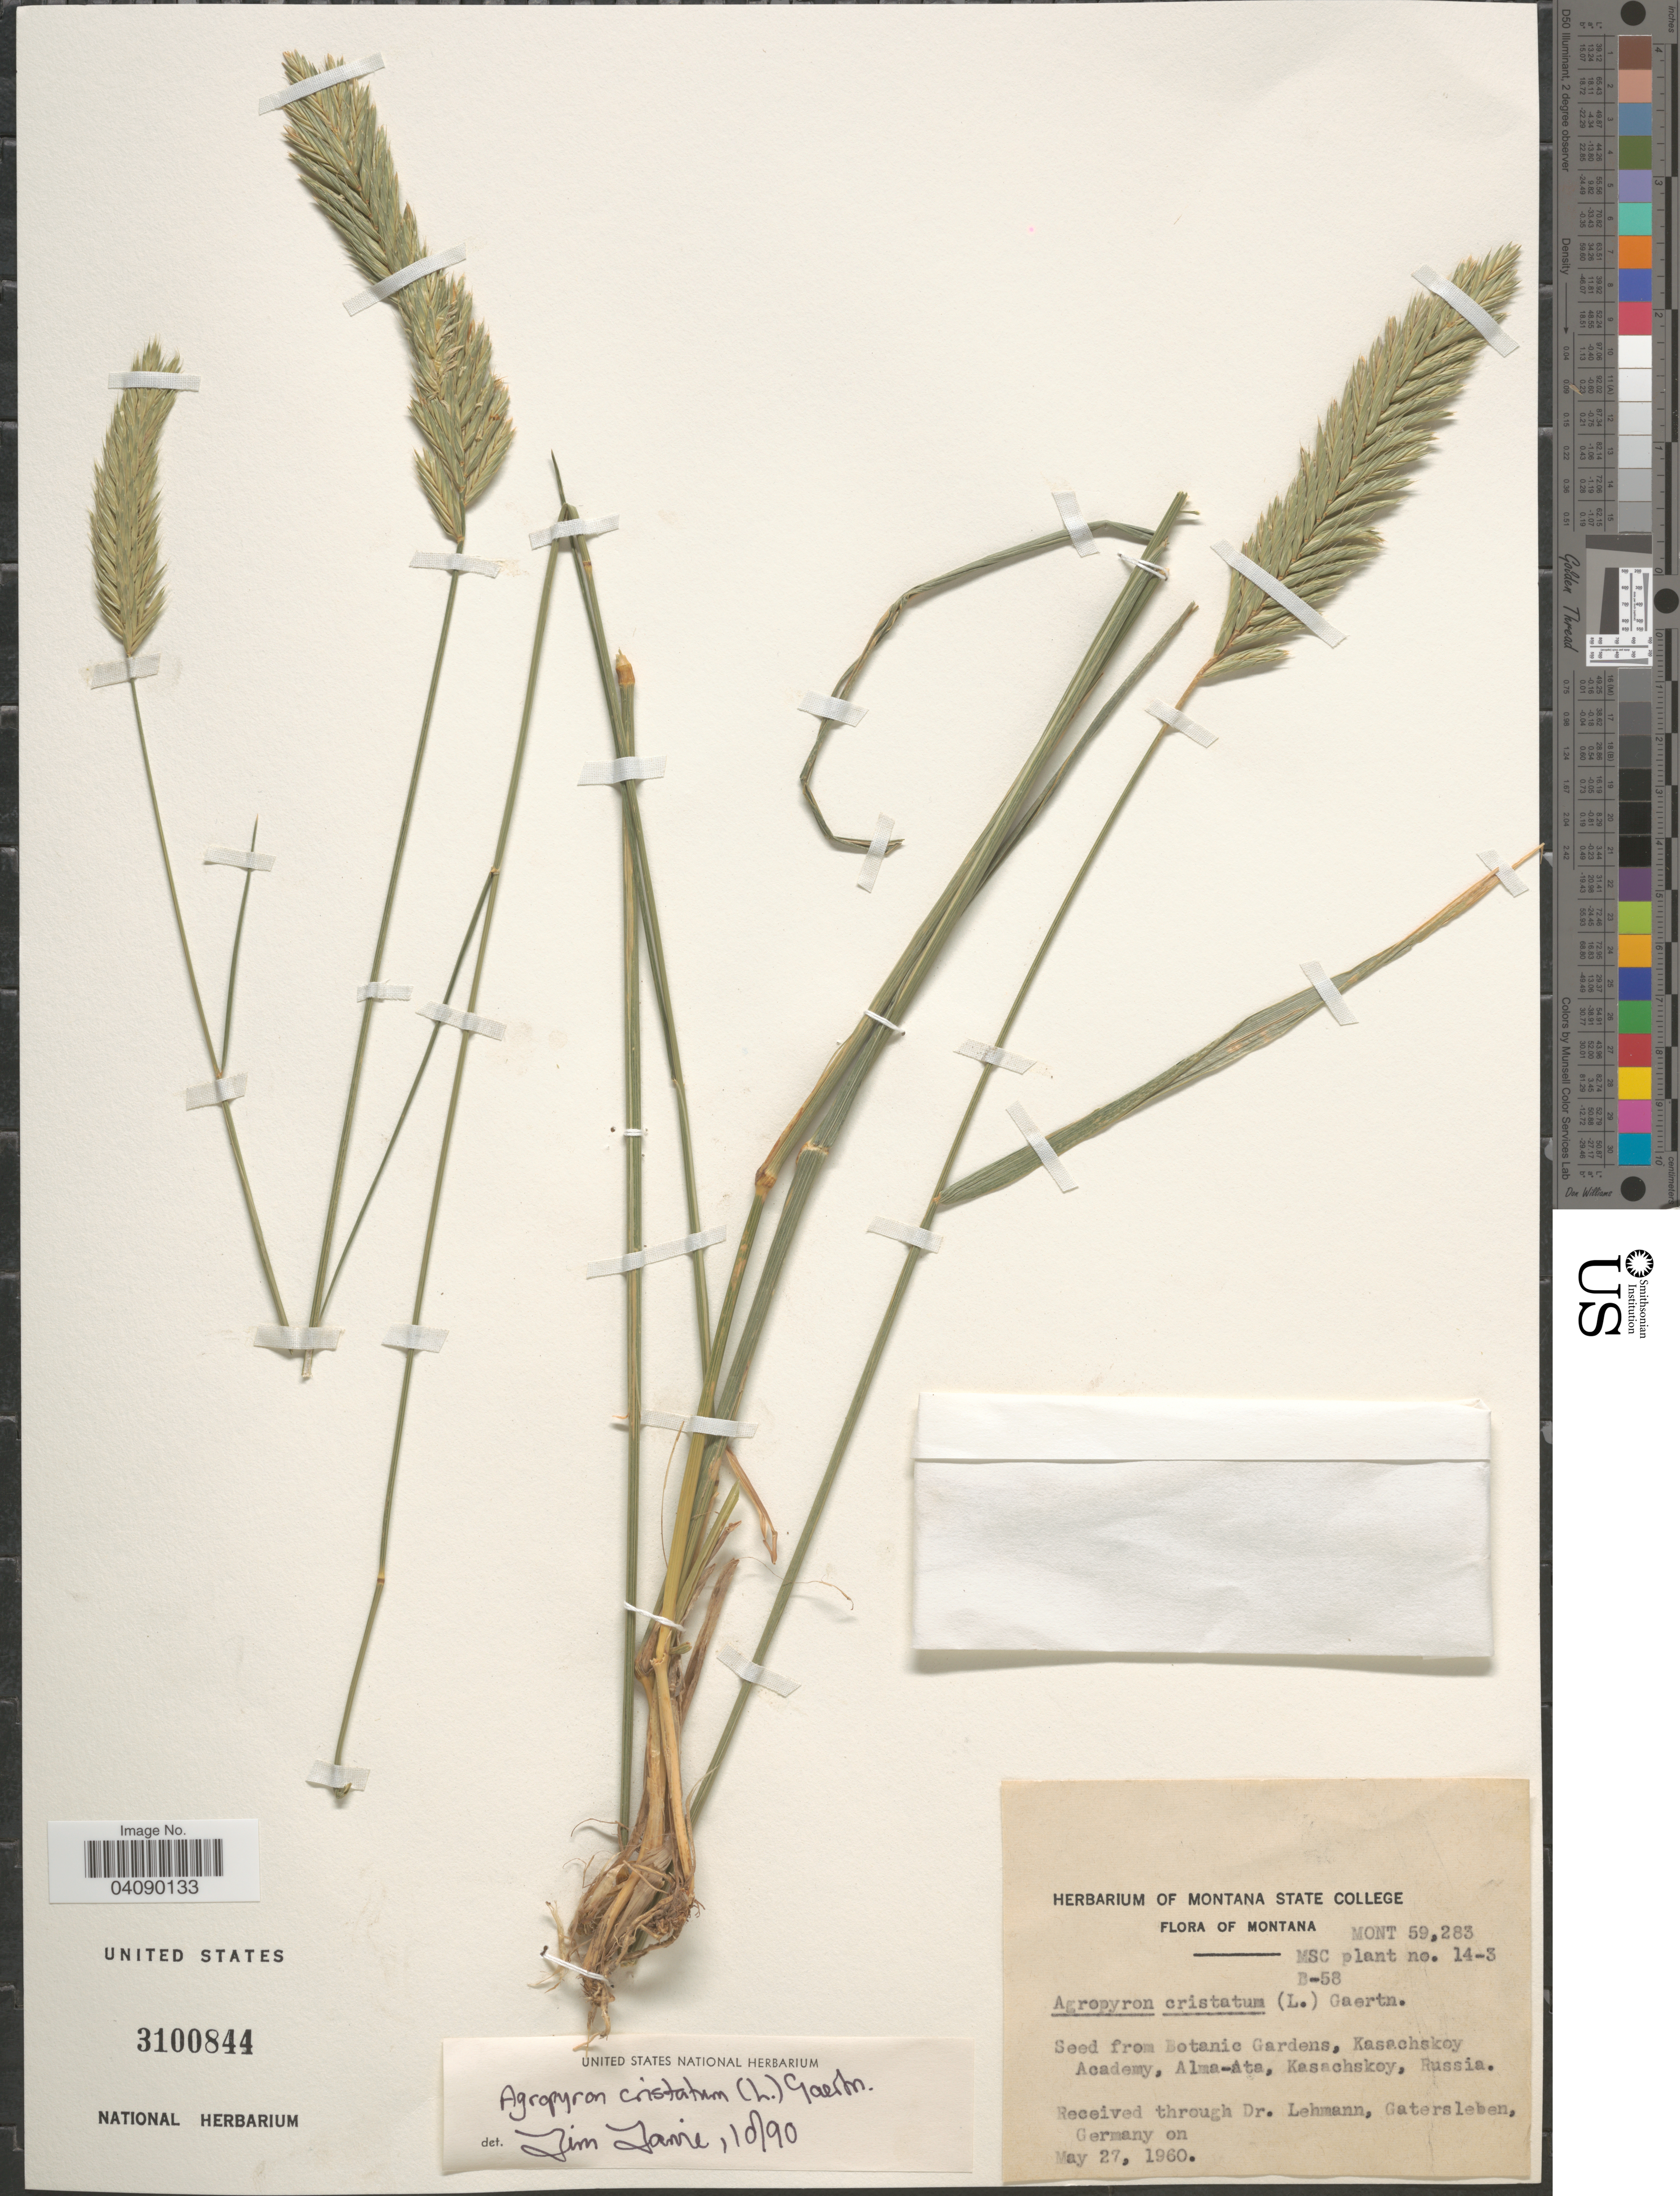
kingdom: Plantae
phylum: Tracheophyta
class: Liliopsida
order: Poales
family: Poaceae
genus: Agropyron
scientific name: Agropyron cristatum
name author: (L.) Gaertn.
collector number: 14-3?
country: United States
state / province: Montana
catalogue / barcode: US 3100844